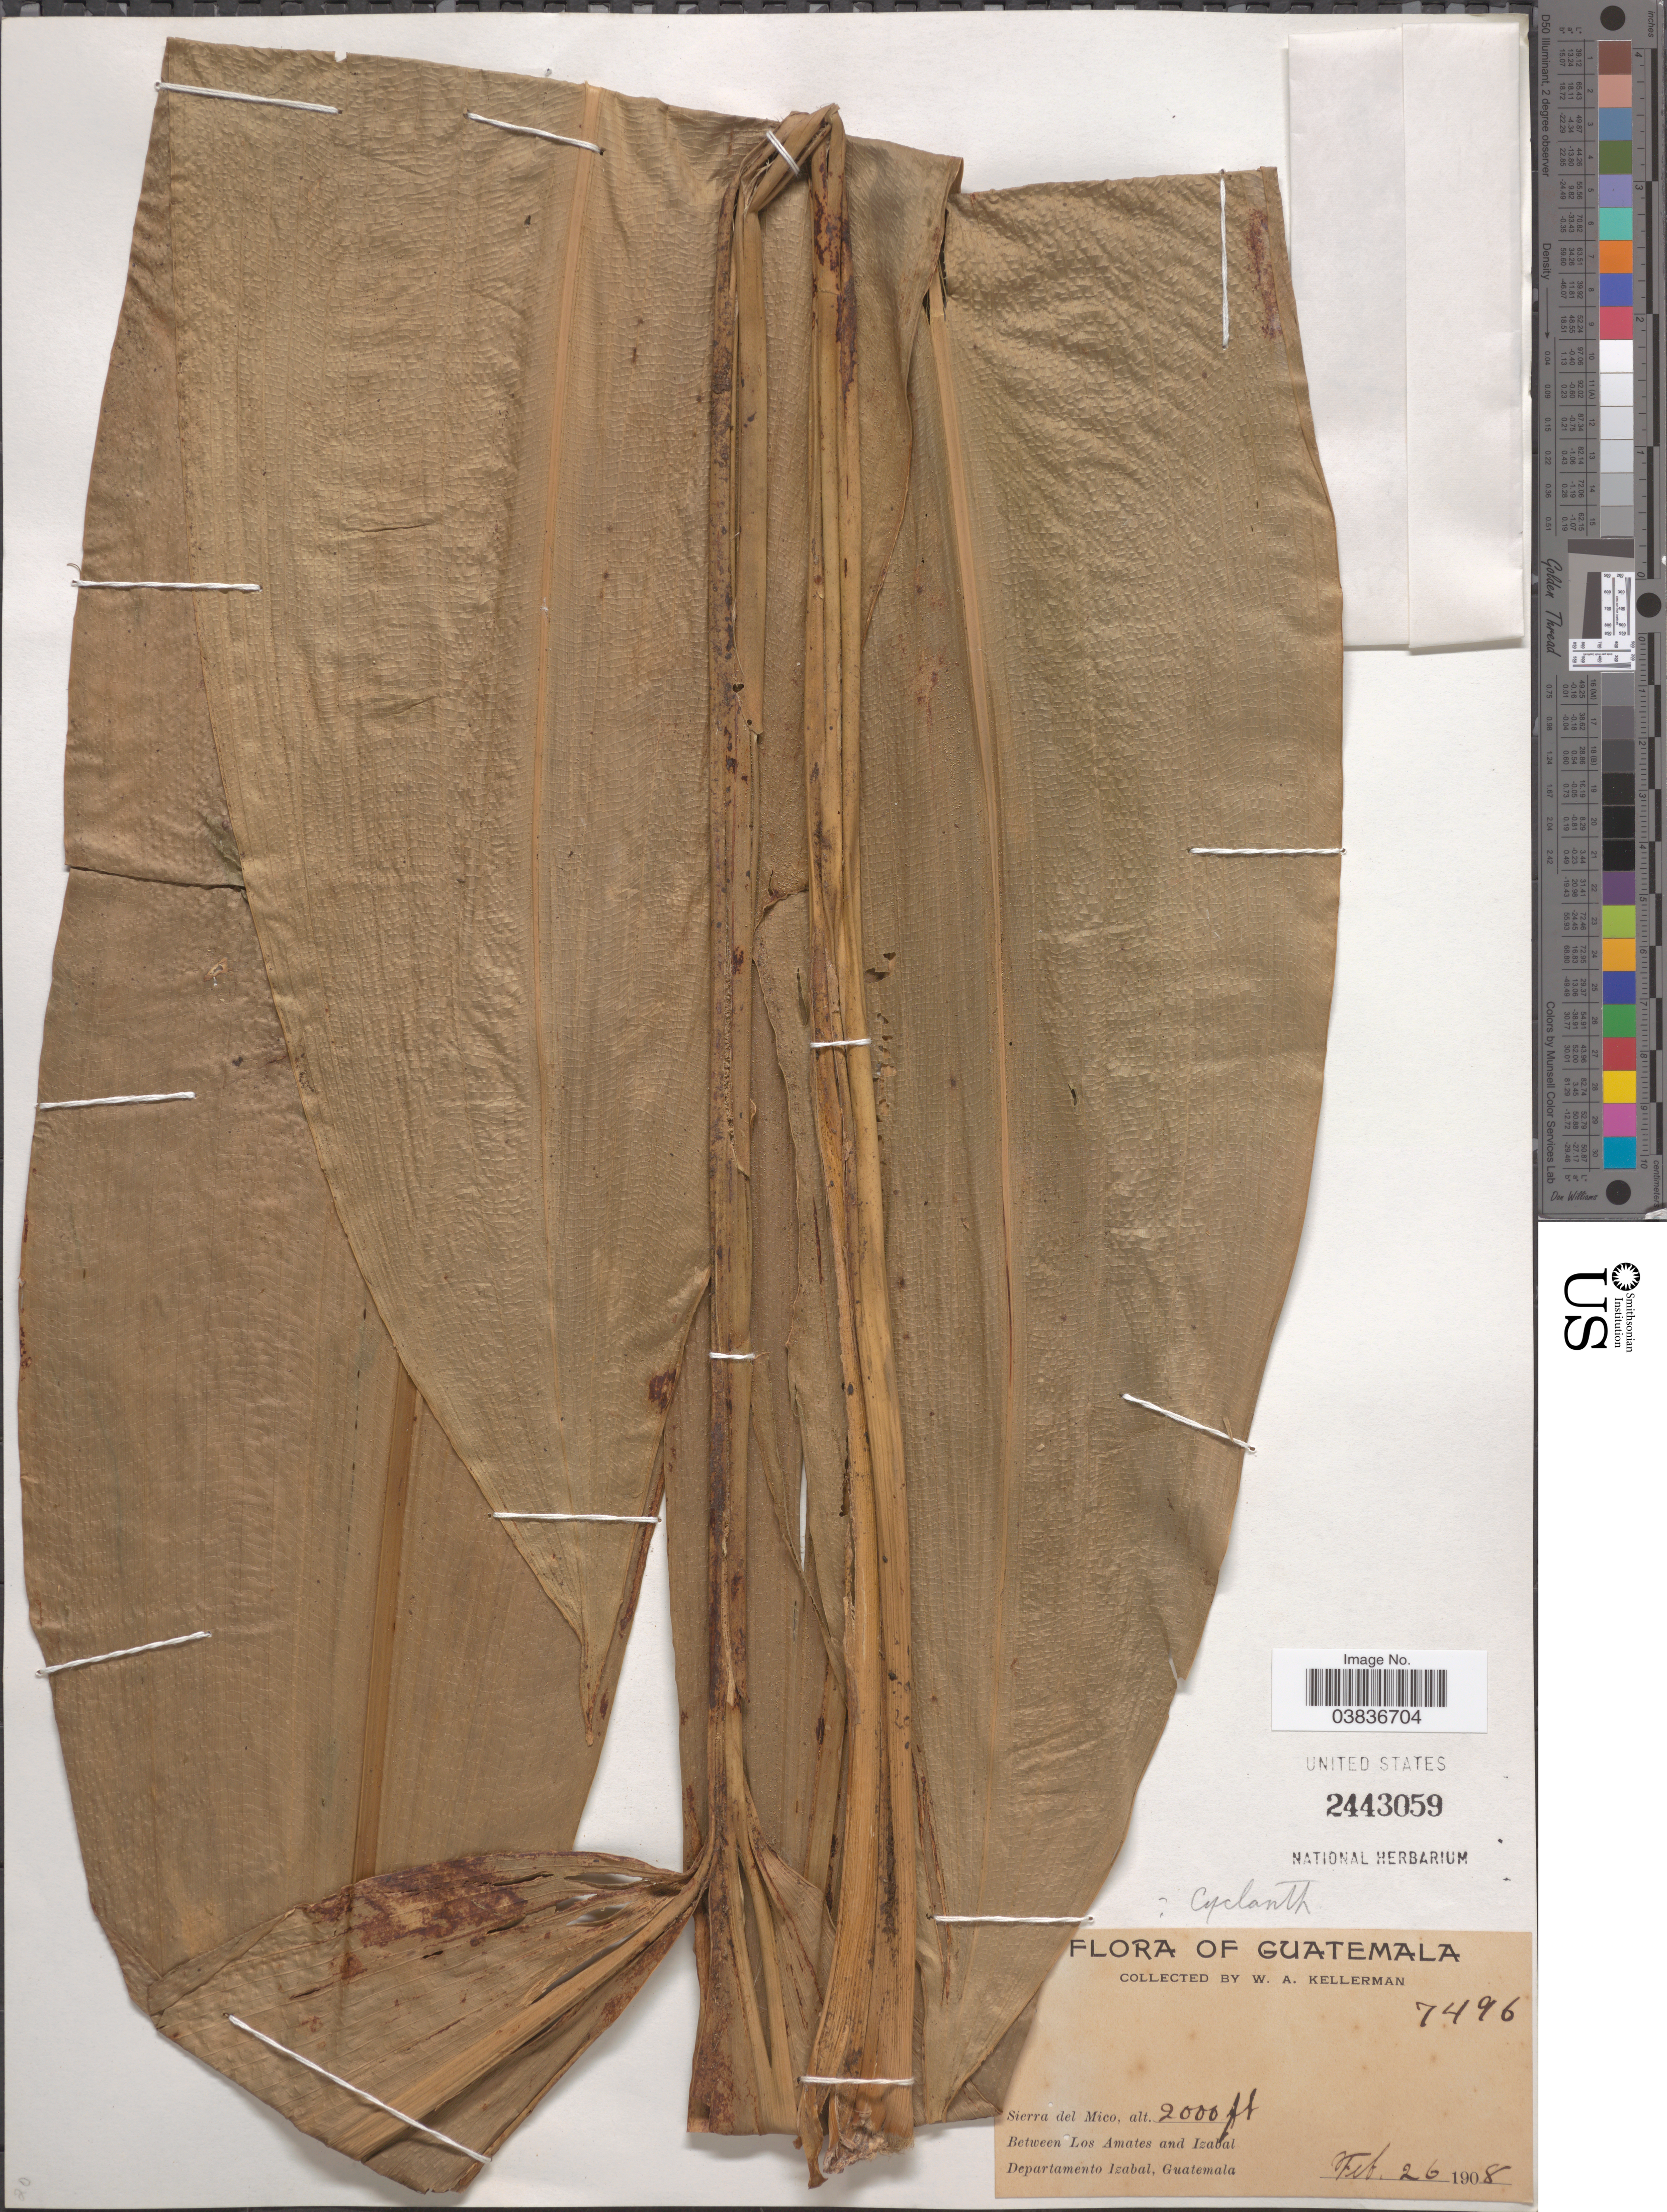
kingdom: Plantae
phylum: Tracheophyta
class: Liliopsida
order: Pandanales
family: Cyclanthaceae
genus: Cyclanthus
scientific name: Cyclanthus sp.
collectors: W. Kellerman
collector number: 7496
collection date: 1908-02-26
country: Guatemala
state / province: Izabal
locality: Sierra del Mico. Between Los Amates and Izabal. Departamento Izabal.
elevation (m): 610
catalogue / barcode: US 2443059